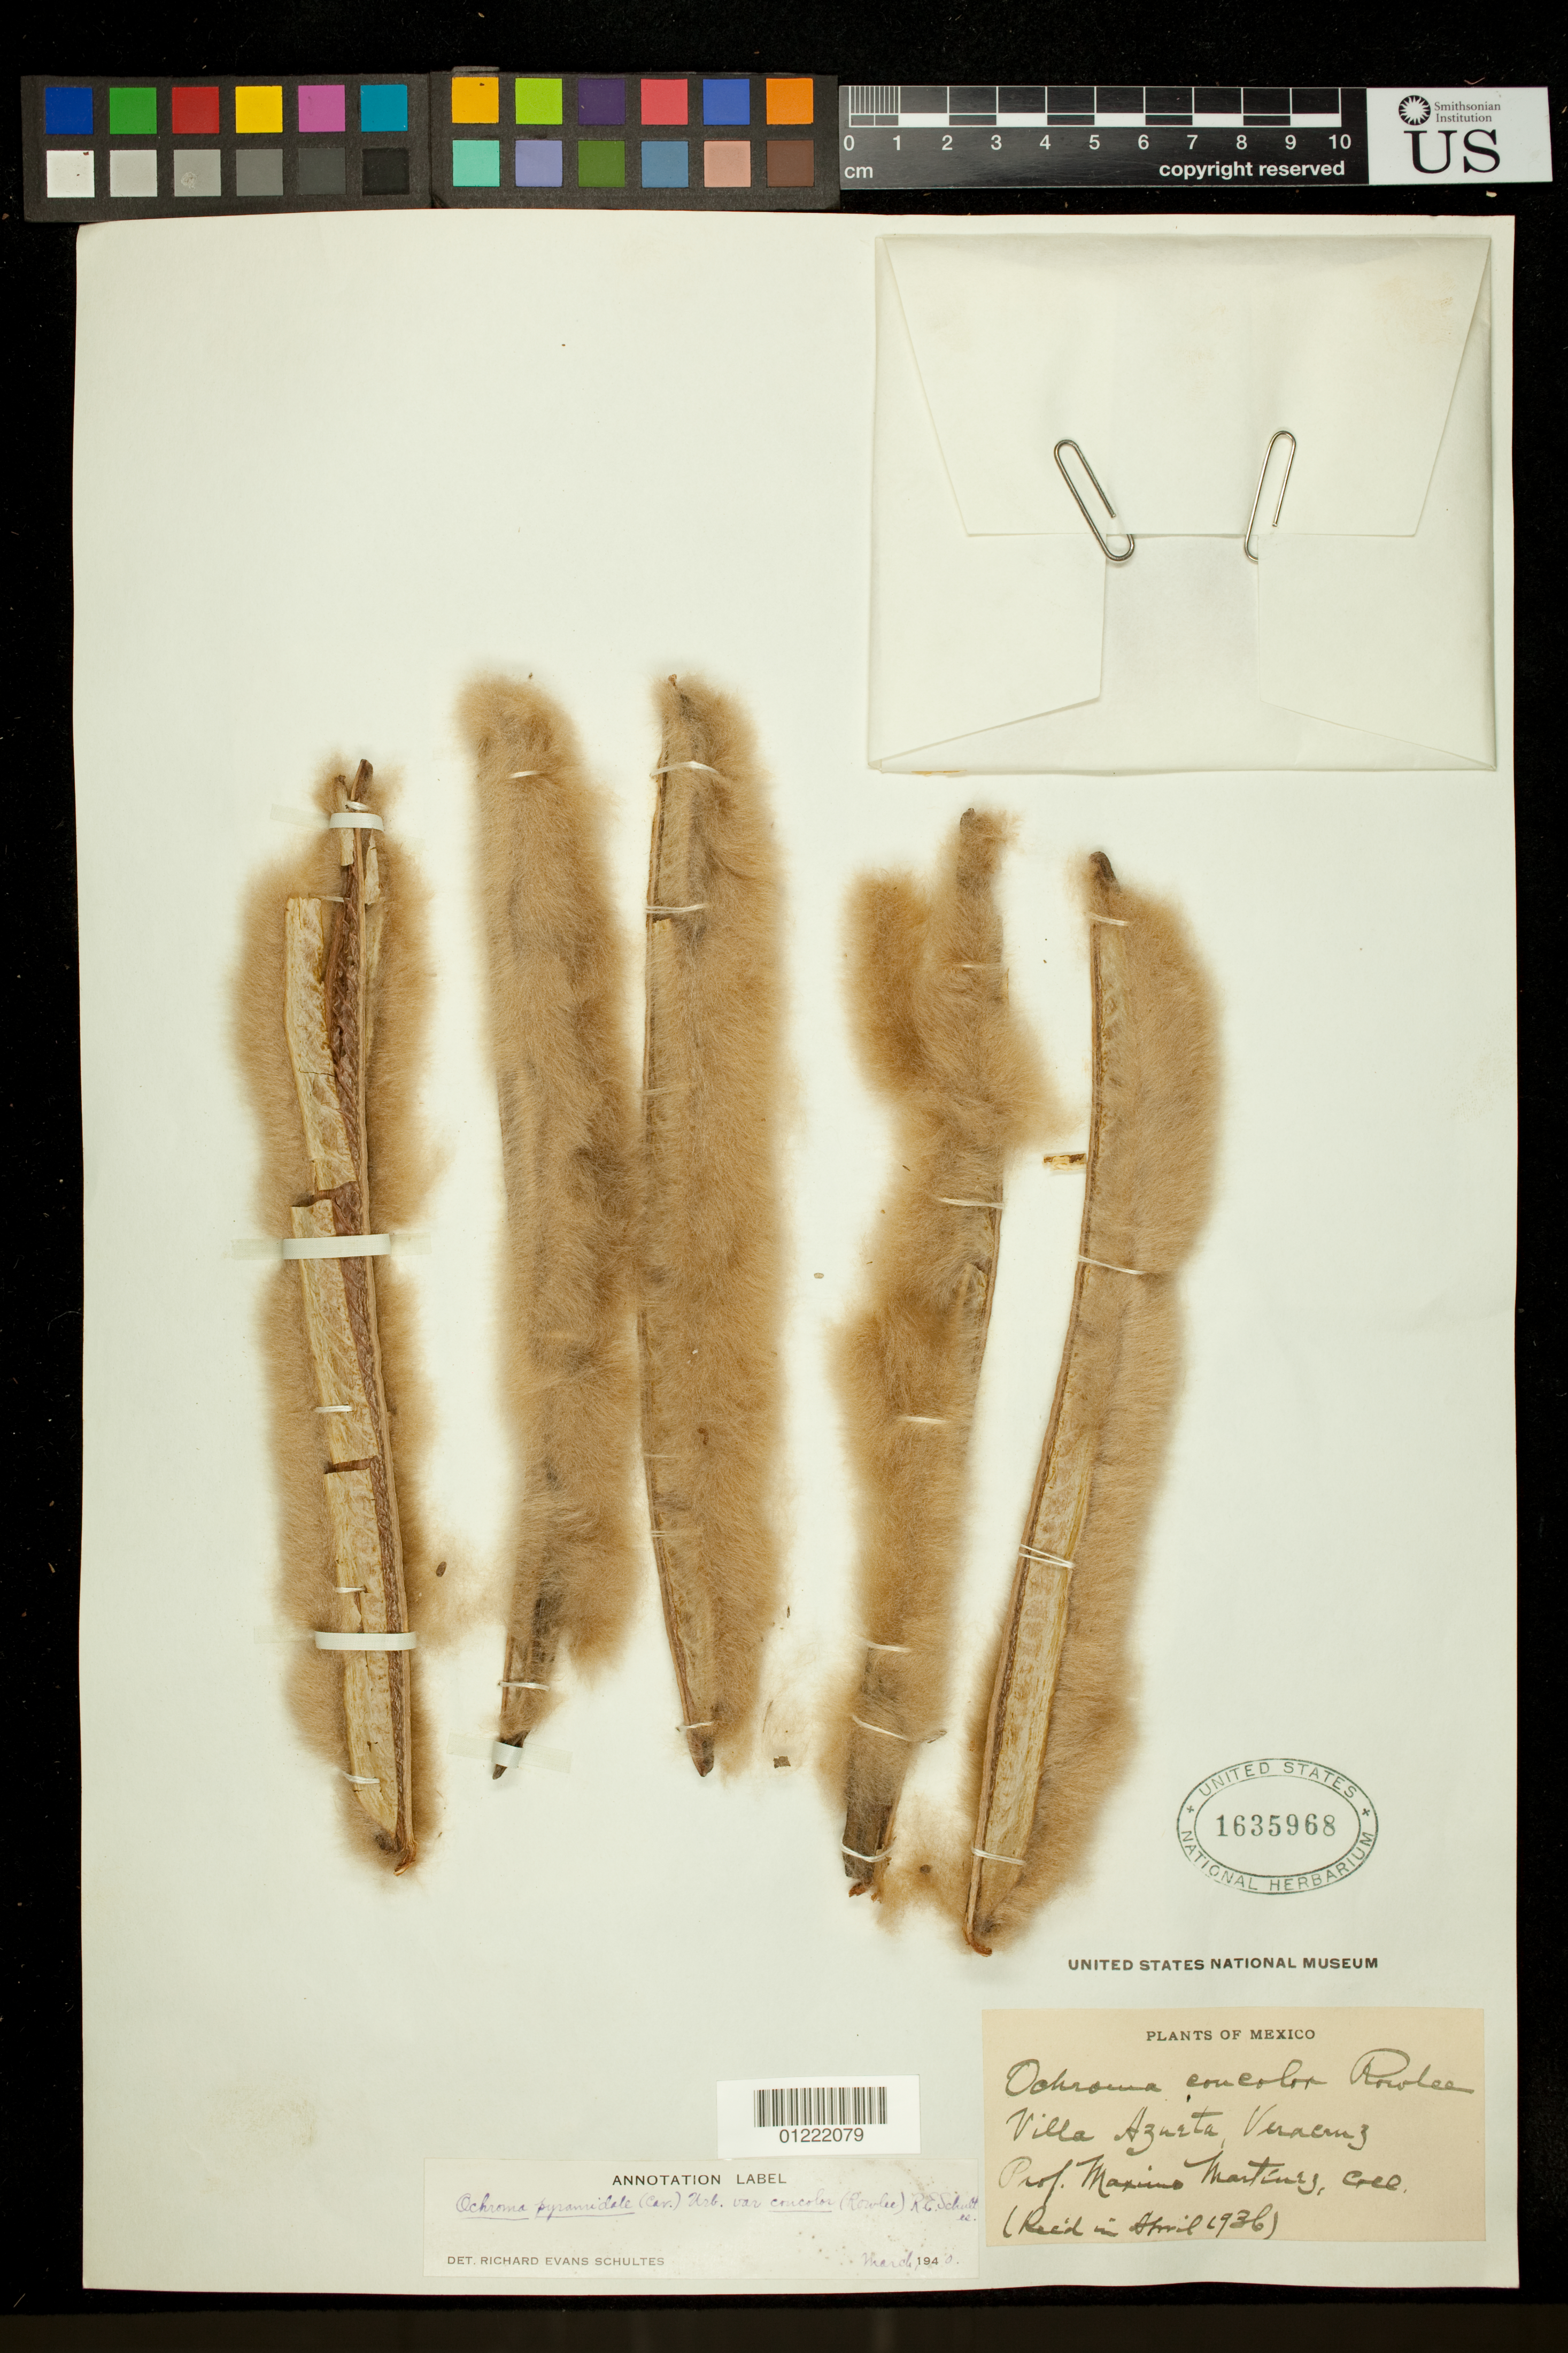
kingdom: Plantae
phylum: Tracheophyta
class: Magnoliopsida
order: Malvales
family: Malvaceae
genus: Ochroma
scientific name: Ochroma pyramidale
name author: (Cav. ex Lam.) Urb.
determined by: Dorr, L. J., (BOT), Smithsonian Institution - National Museum of Natural History (UNITED STATES)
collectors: M. Martinez M.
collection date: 1936-04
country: Mexico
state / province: Veracruz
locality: Villa Azueta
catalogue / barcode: US 1635968